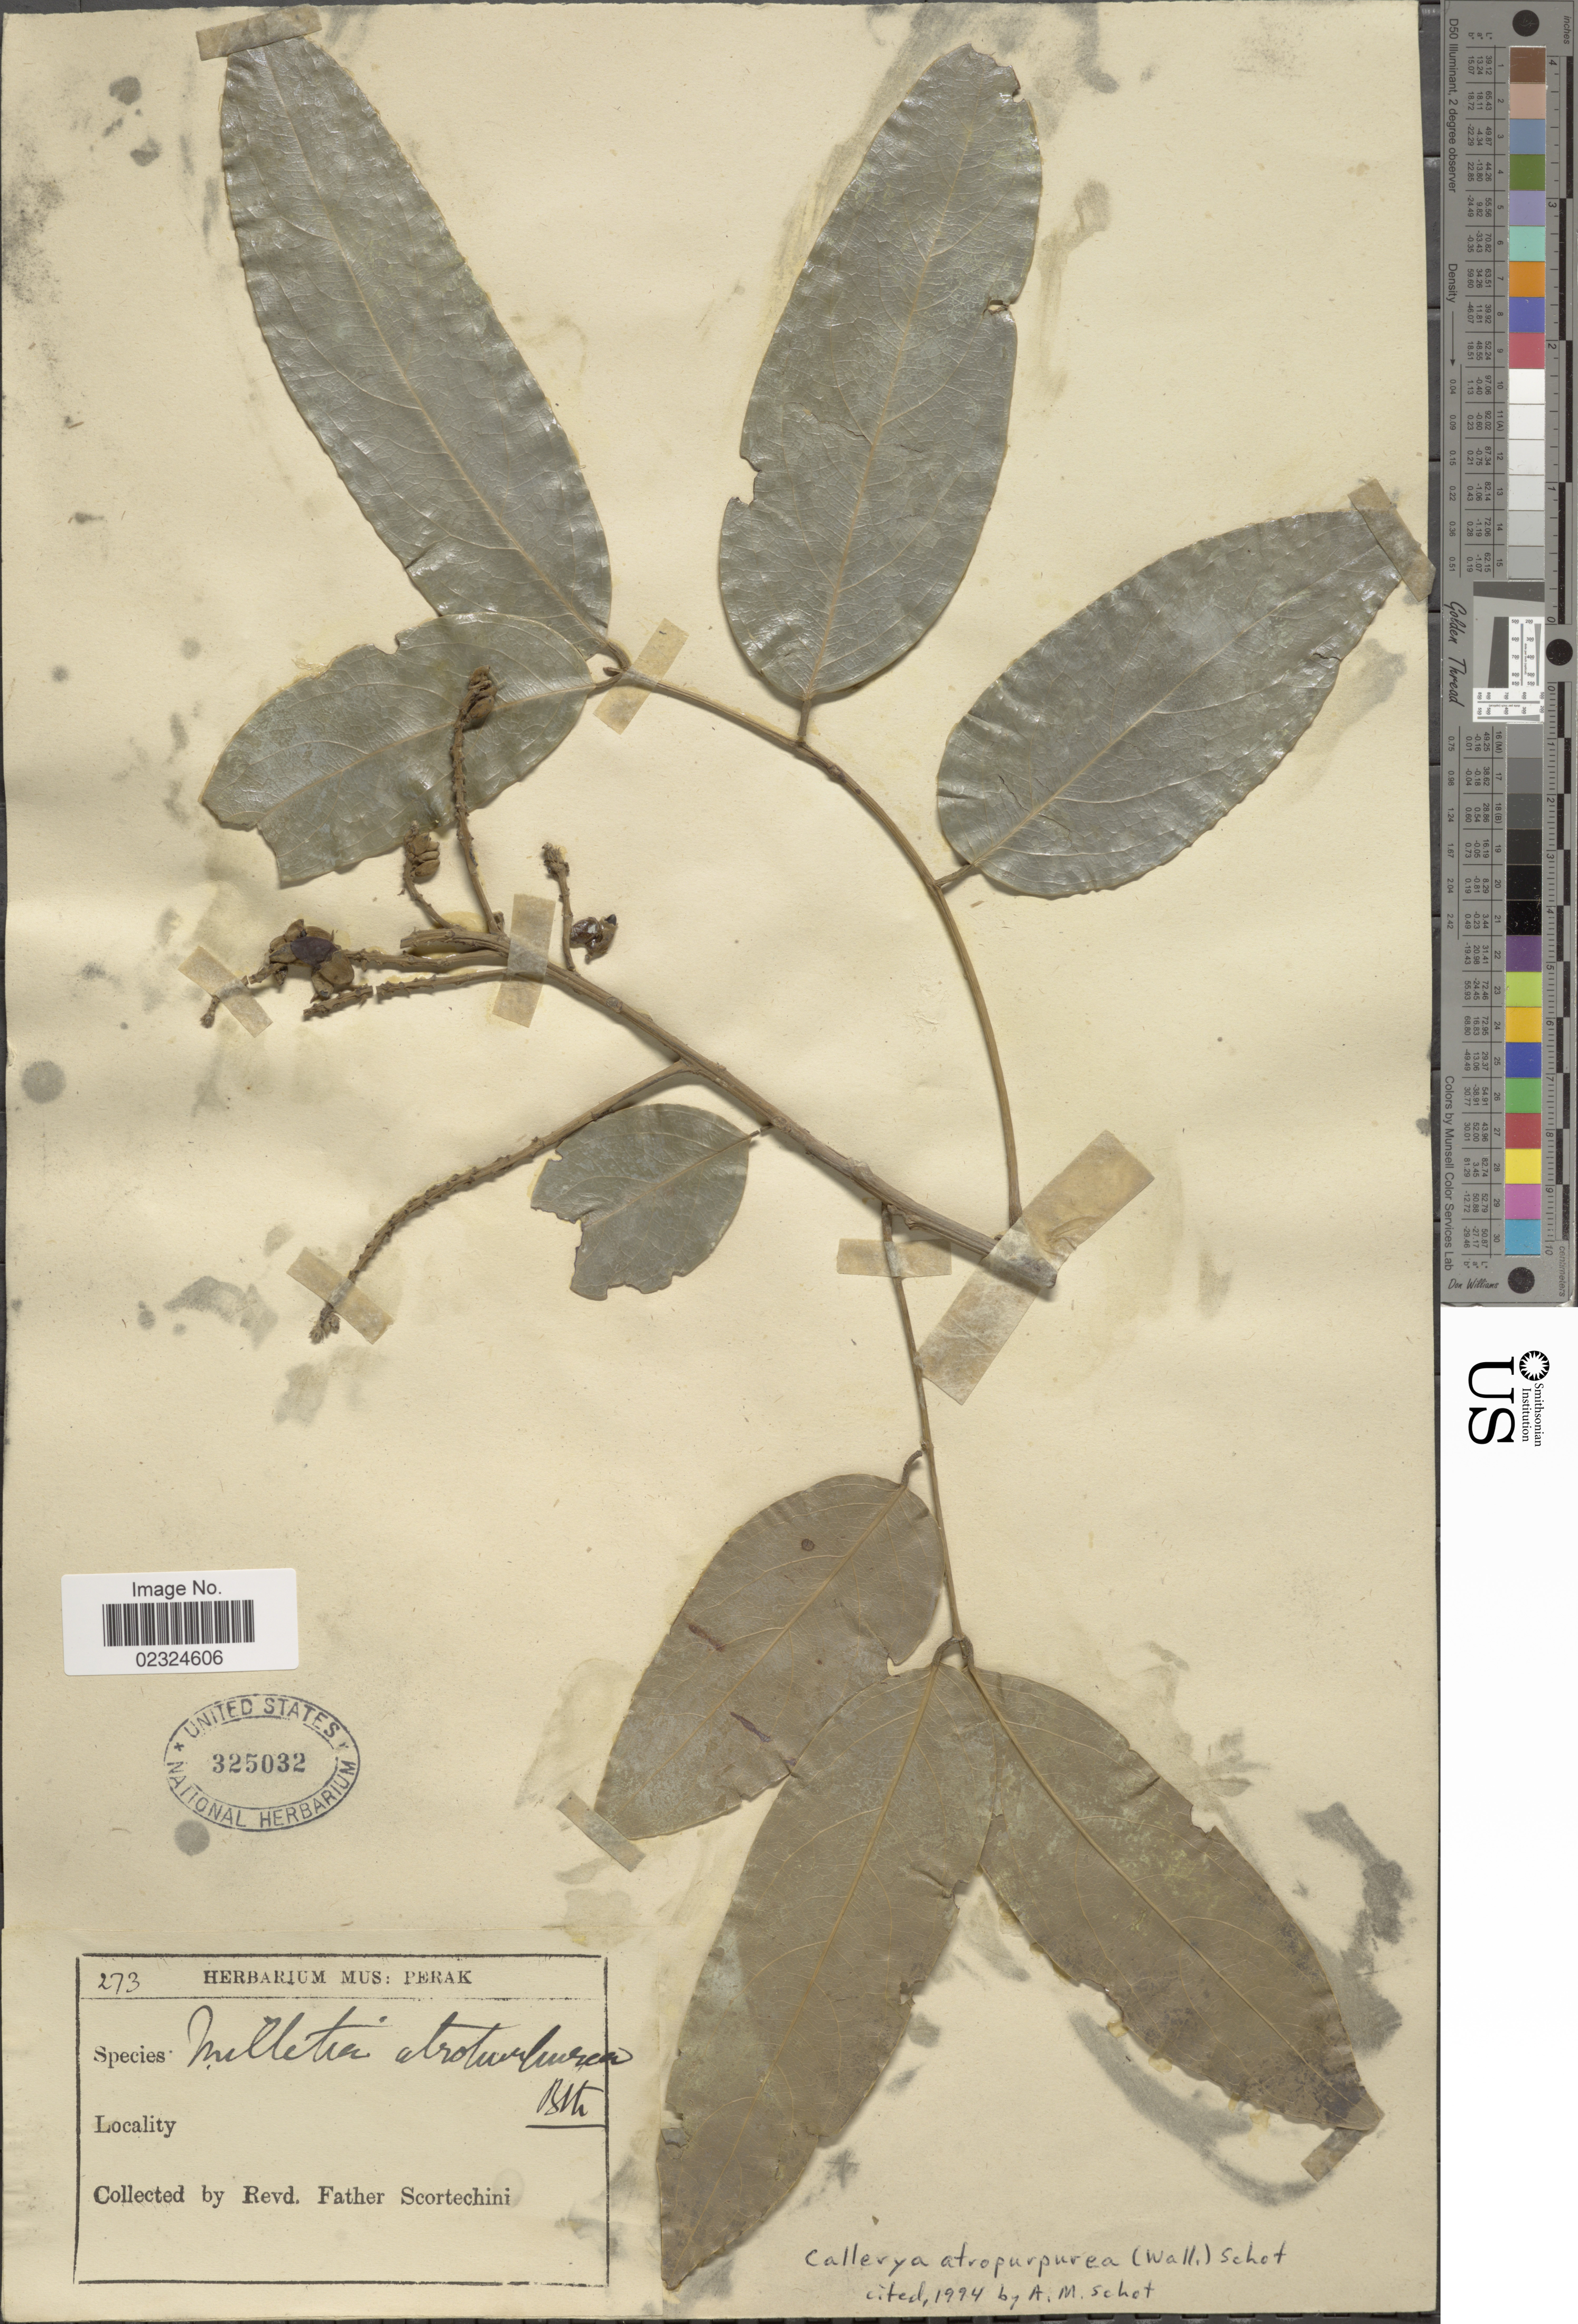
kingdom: Plantae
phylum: Tracheophyta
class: Magnoliopsida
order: Fabales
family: Fabaceae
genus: Adinobotrys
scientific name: Adinobotrys atropurpureus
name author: (Wall.) Dunn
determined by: Strong, Mark T., (BOT), Smithsonian Institution - National Museum of Natural History (UNITED STATES)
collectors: B. Scortechini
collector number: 273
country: Malaysia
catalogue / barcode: US 325032